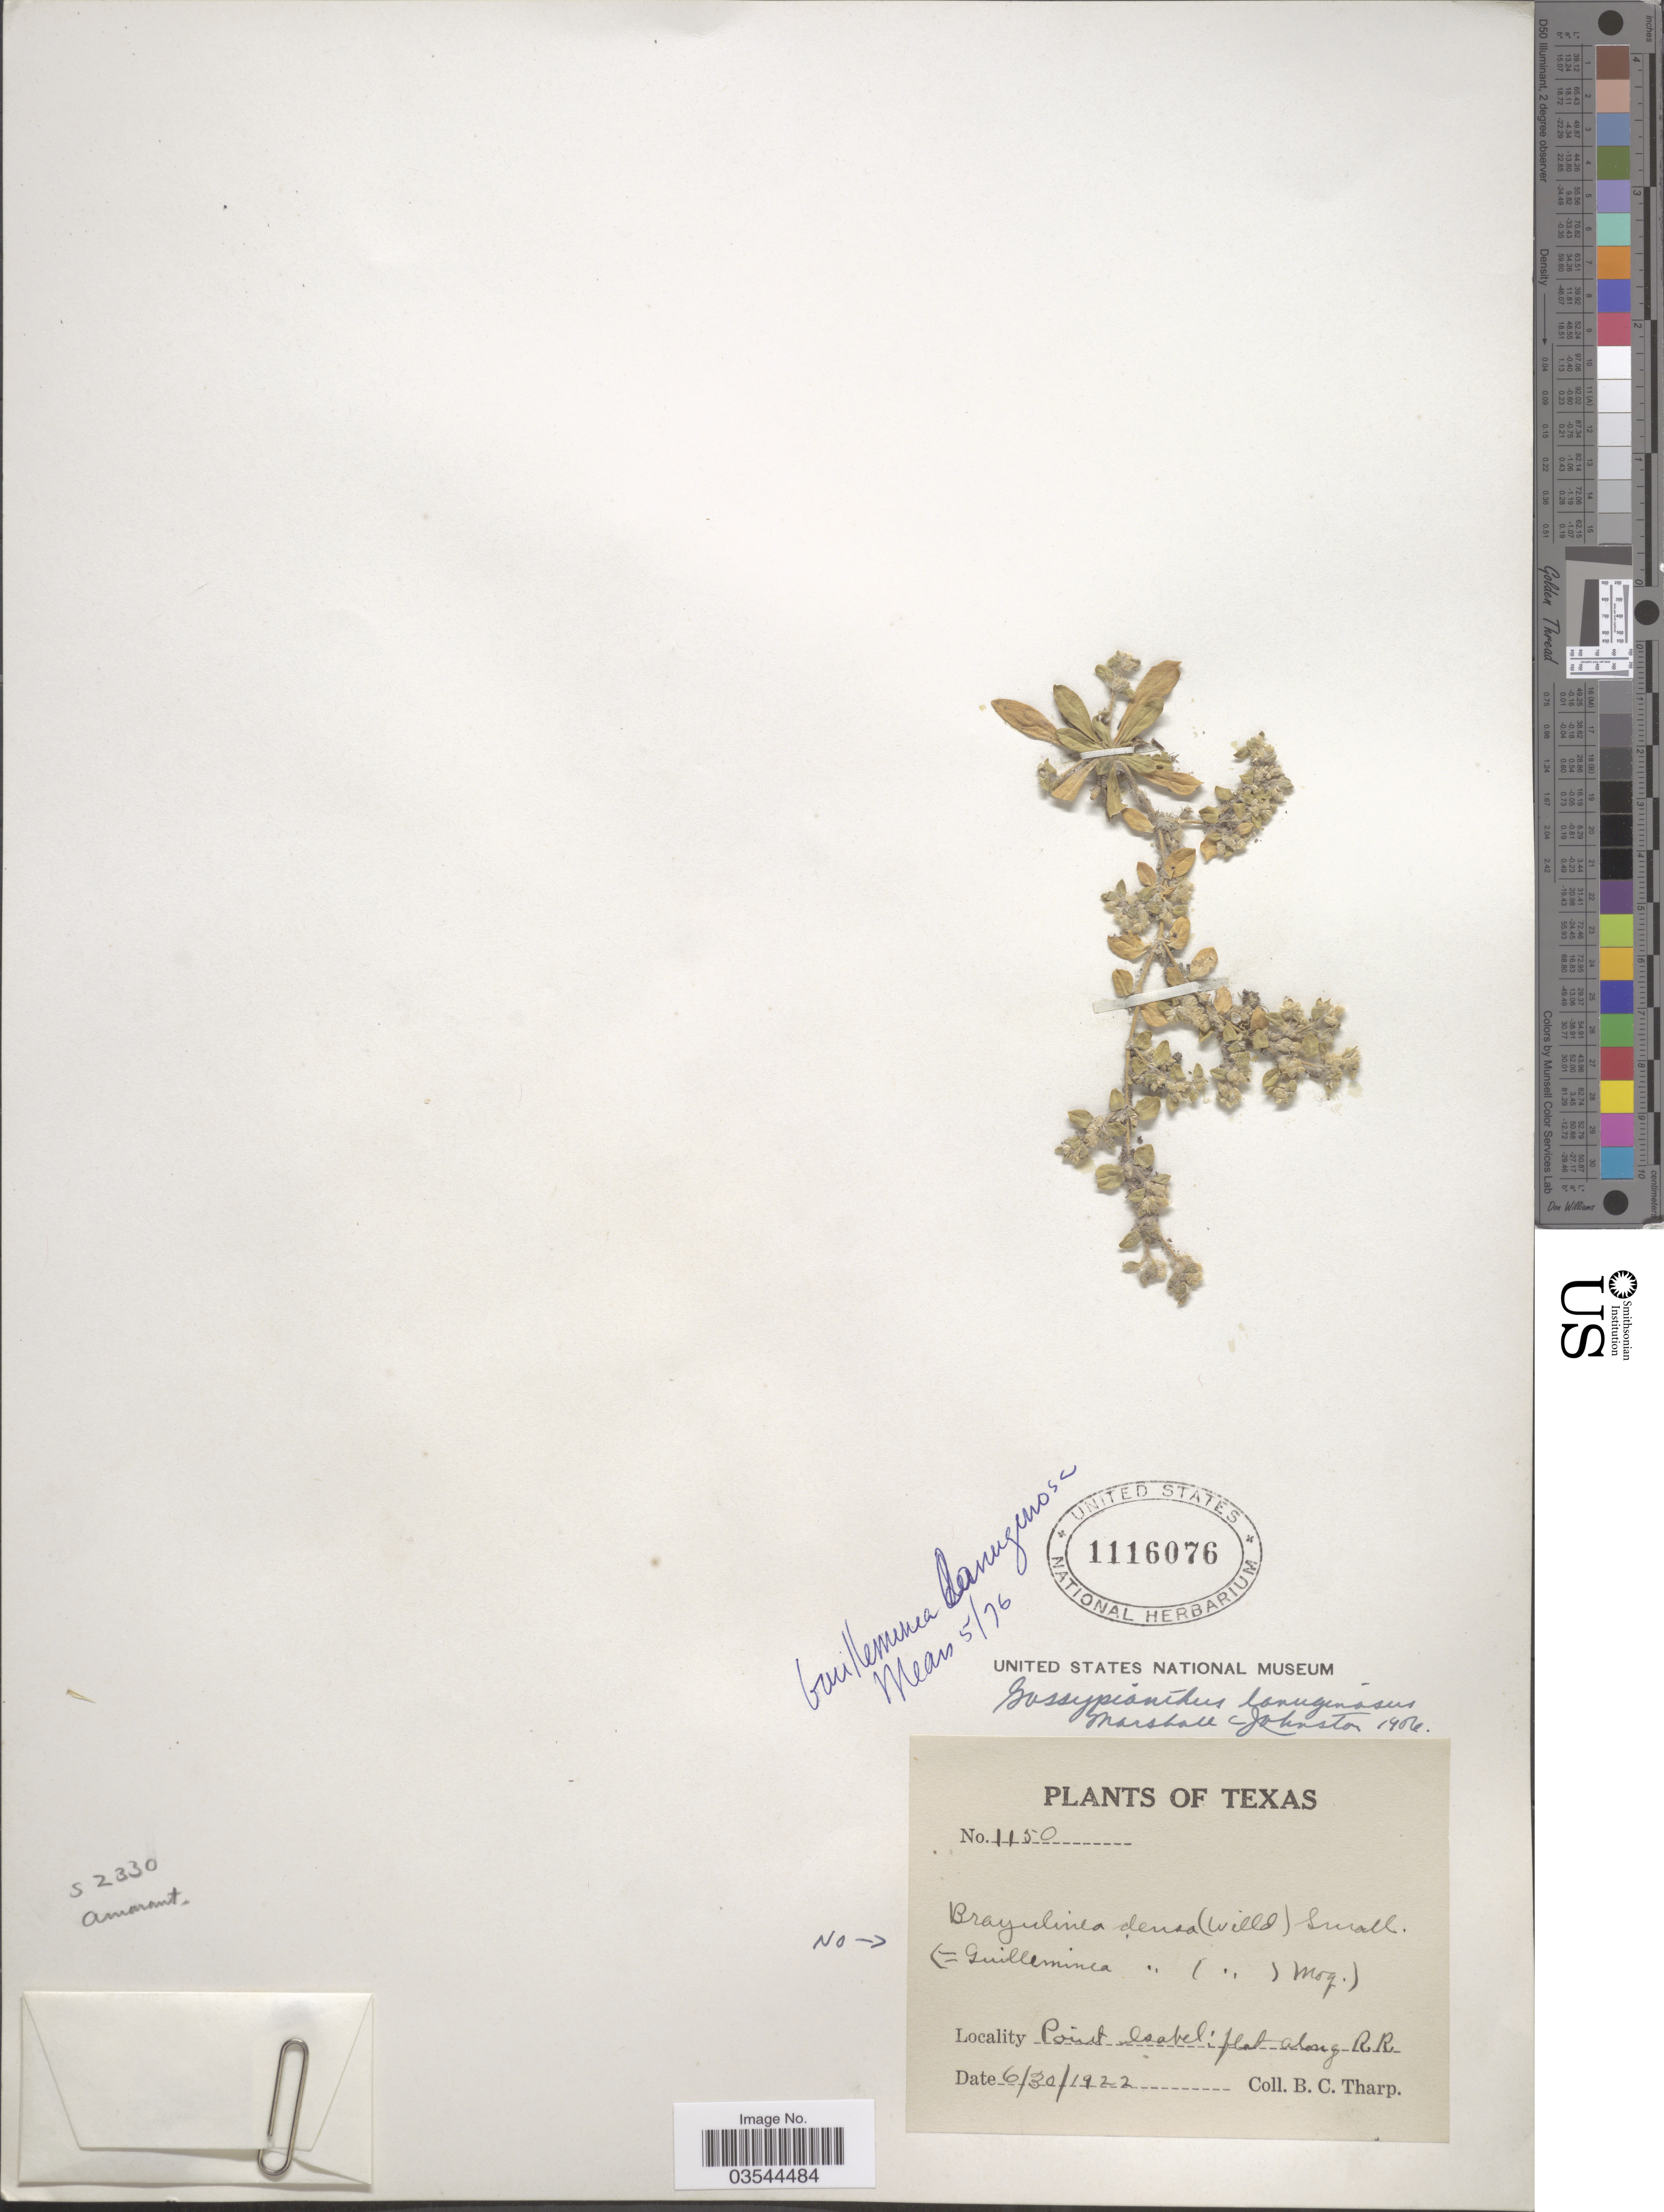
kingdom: Plantae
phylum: Tracheophyta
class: Magnoliopsida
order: Caryophyllales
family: Amaranthaceae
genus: Guilleminea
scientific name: Guilleminea lanuginosa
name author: (Poir.) Benth. & Hook. f.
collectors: B. C. Tharp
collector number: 1150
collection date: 1922-06-30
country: United States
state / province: Texas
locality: Point Isabel: flat along R. R.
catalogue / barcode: US 1116076